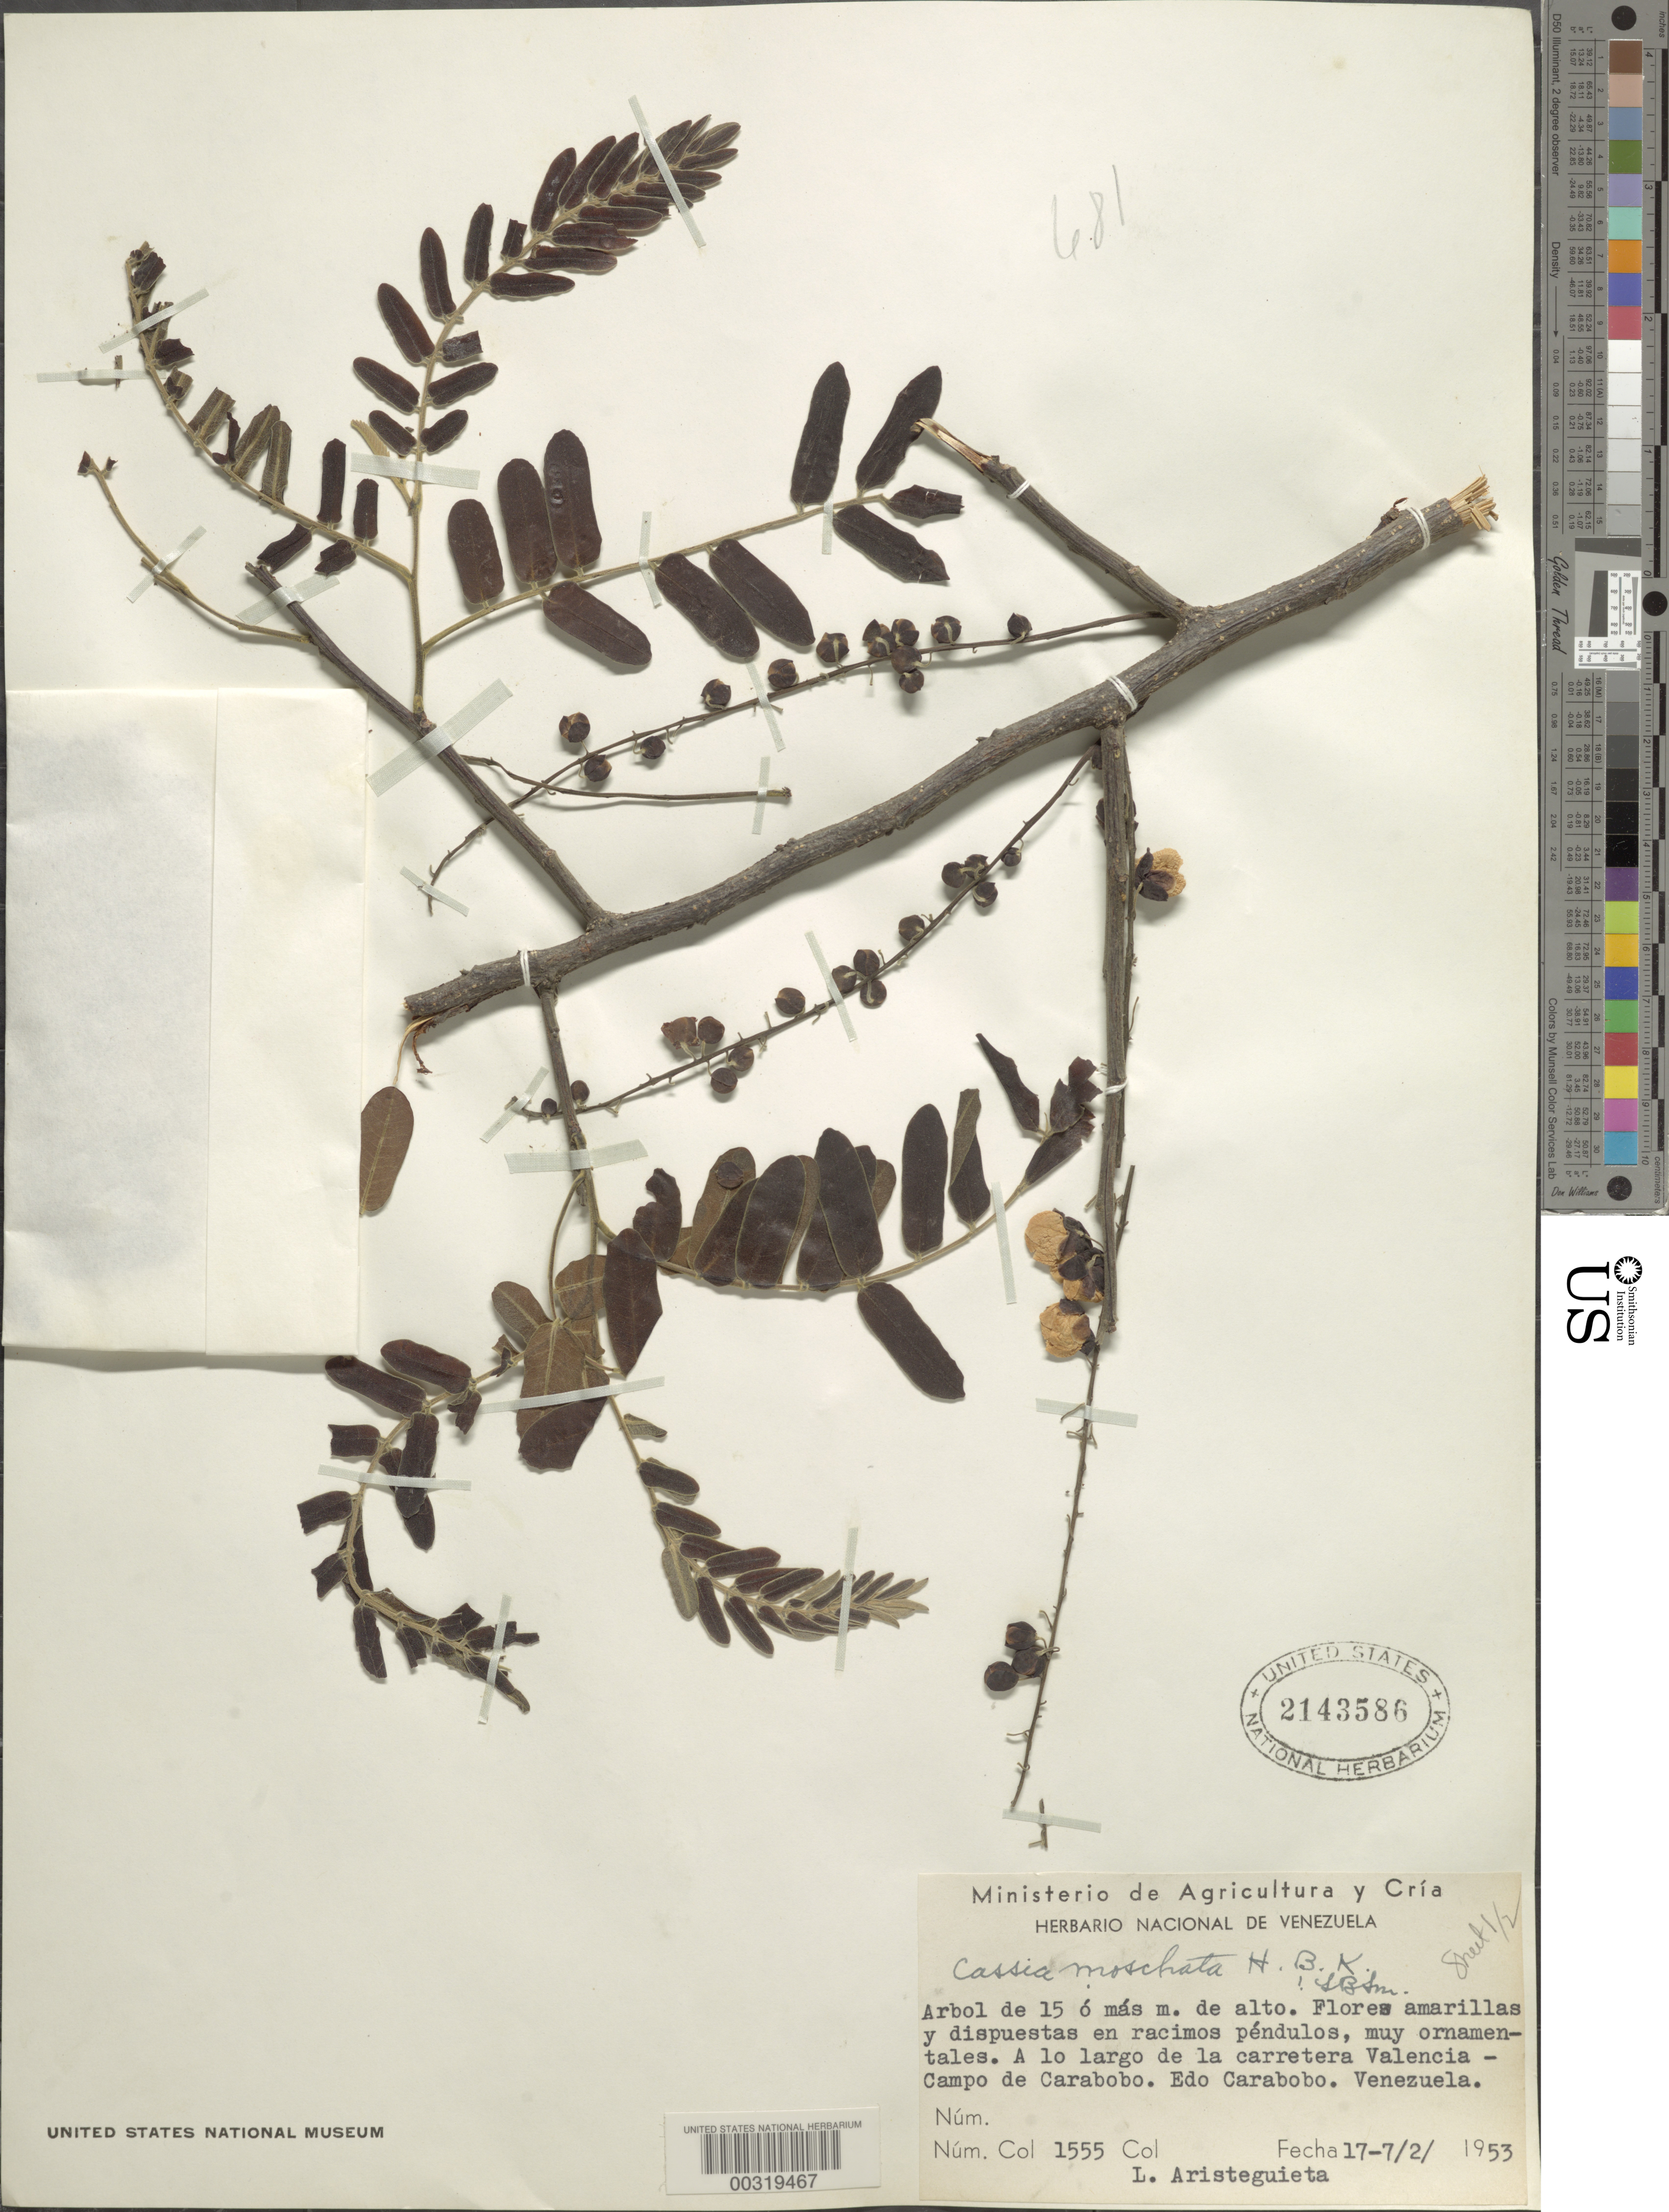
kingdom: Plantae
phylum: Tracheophyta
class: Magnoliopsida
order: Fabales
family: Fabaceae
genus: Cassia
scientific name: Cassia moschata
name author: Kunth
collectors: L. Aristeguieta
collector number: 1555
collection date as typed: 07 Feb 1953 to 17 Feb 1953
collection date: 1953-02-07/1953-02-17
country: Venezuela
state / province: Carabobo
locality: Along the road valencia-campo de carabobo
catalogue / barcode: US 2143586